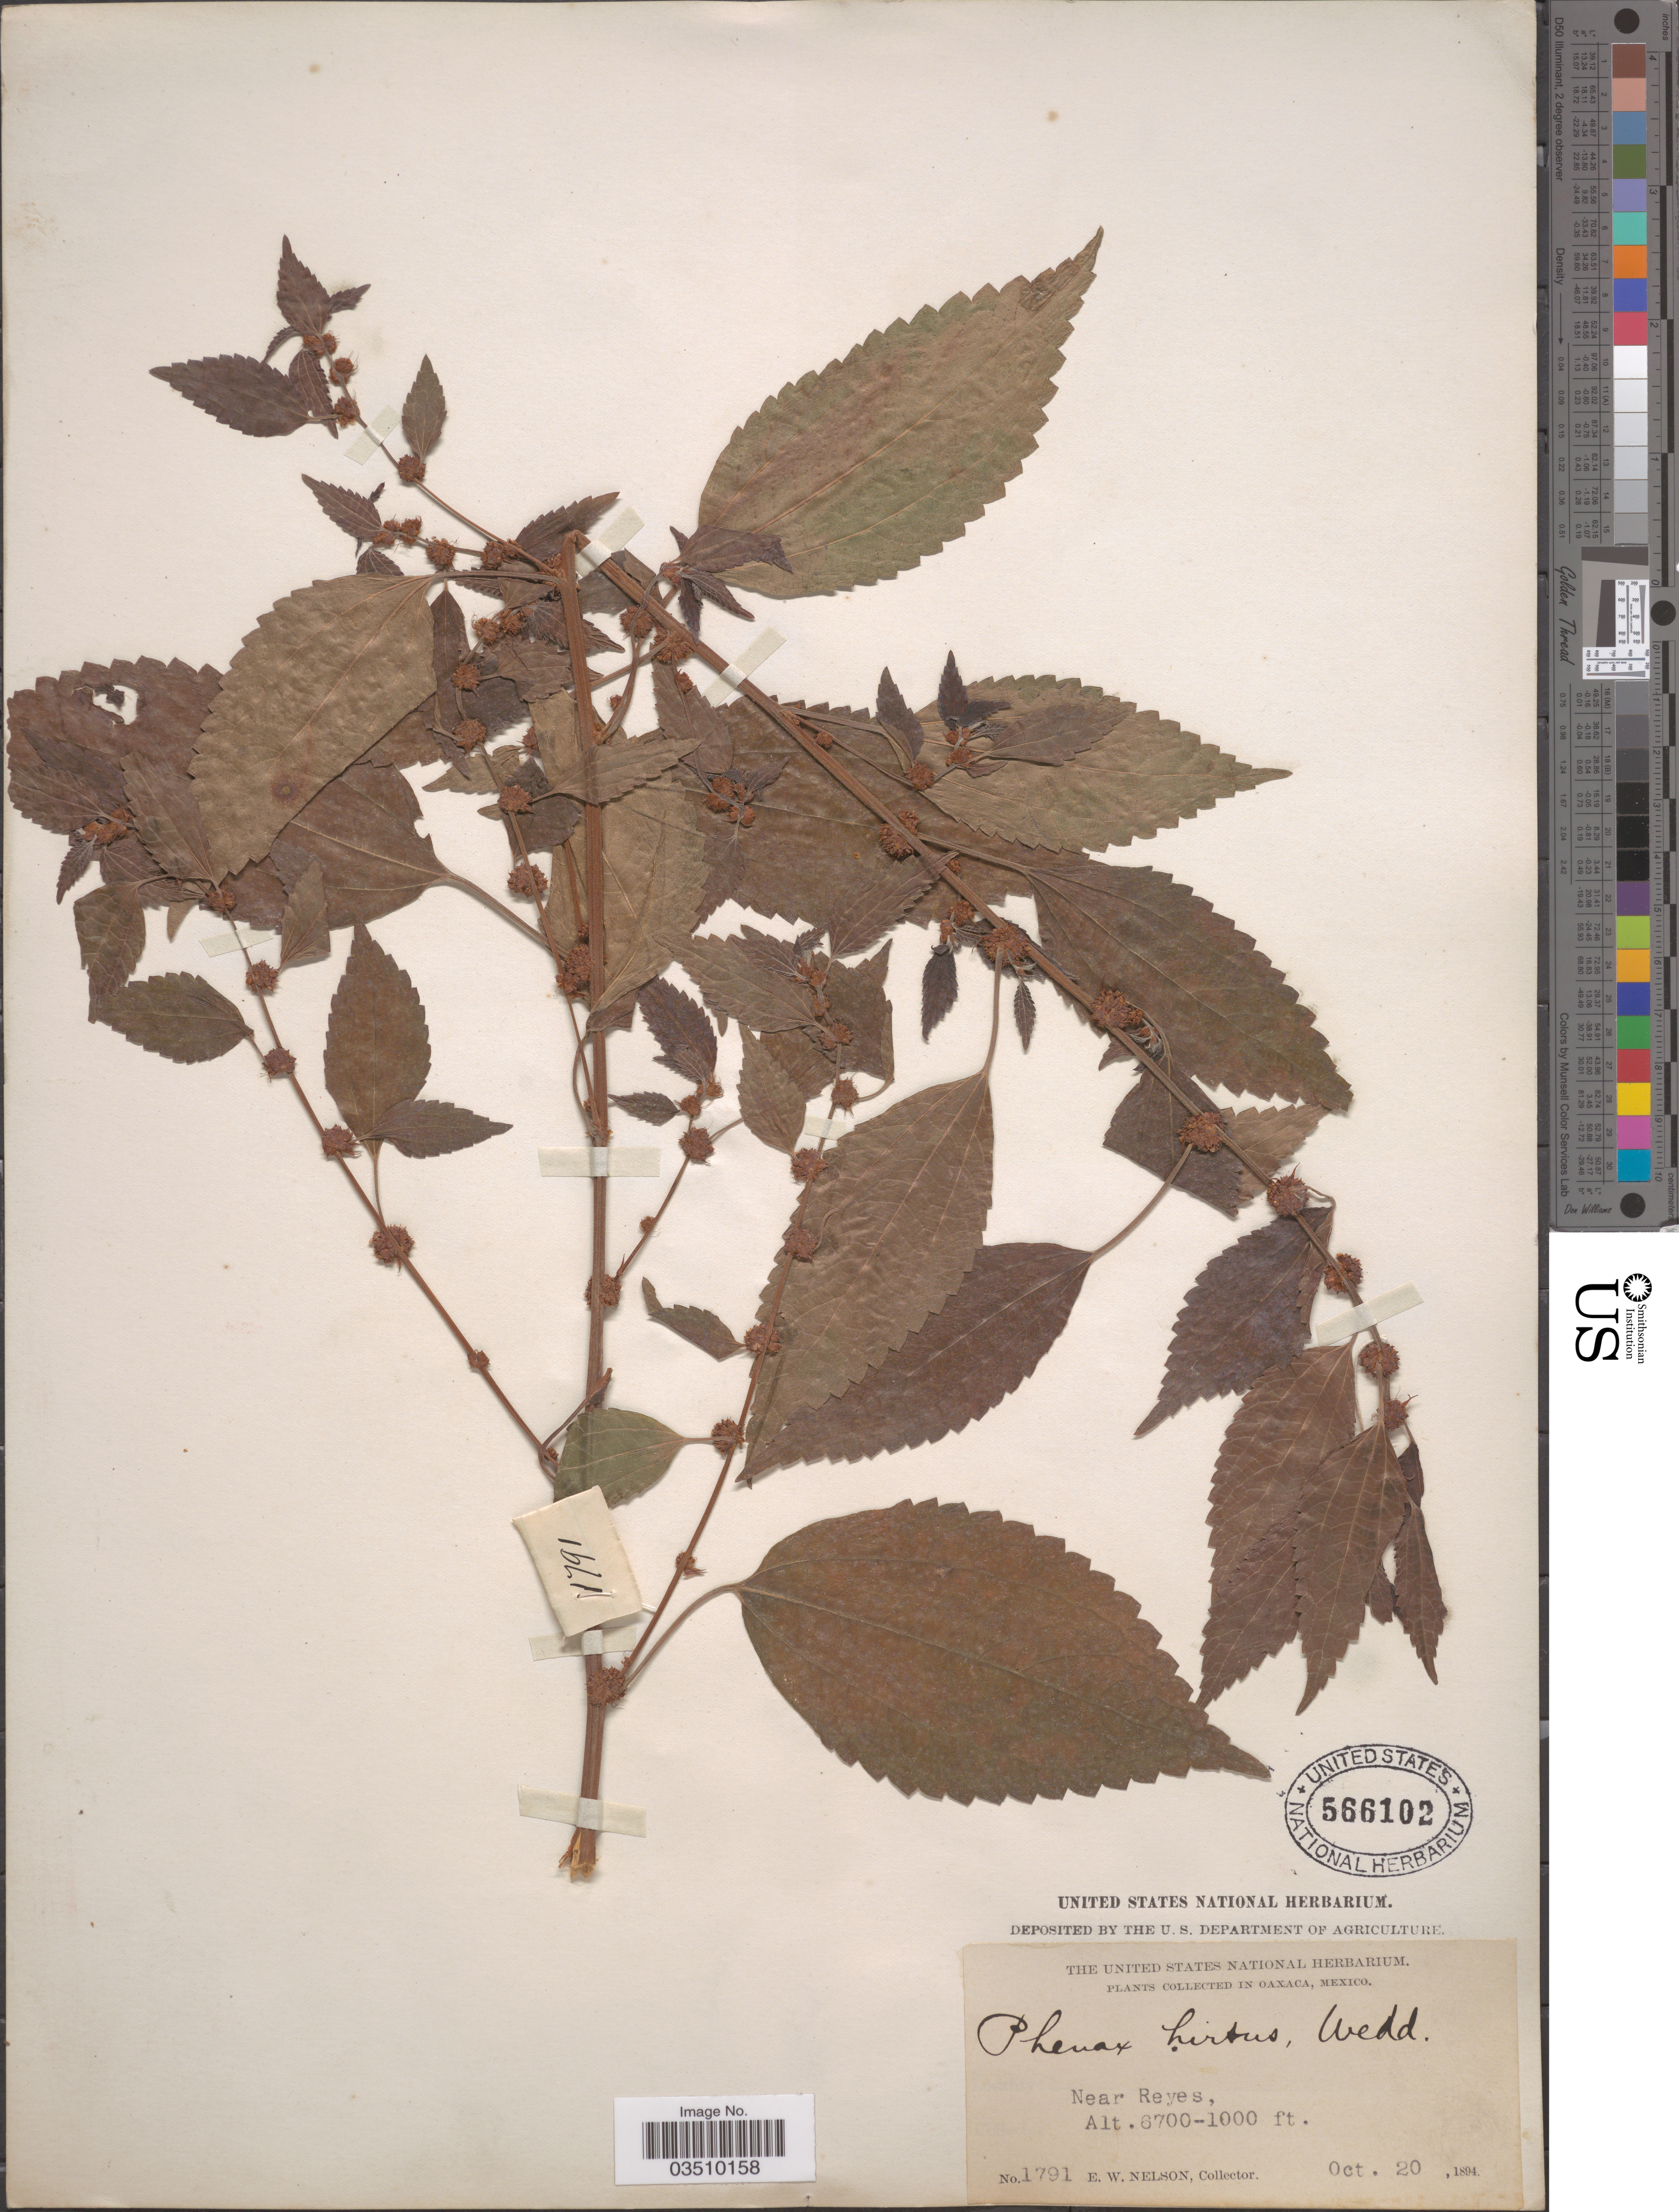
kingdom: Plantae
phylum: Tracheophyta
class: Magnoliopsida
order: Rosales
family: Urticaceae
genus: Phenax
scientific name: Phenax hirtus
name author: (Sw.) Wedd.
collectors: E. W. Nelson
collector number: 1791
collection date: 1894-10-20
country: Mexico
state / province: Oaxaca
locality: Near Reyes.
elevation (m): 305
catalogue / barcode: US 566102